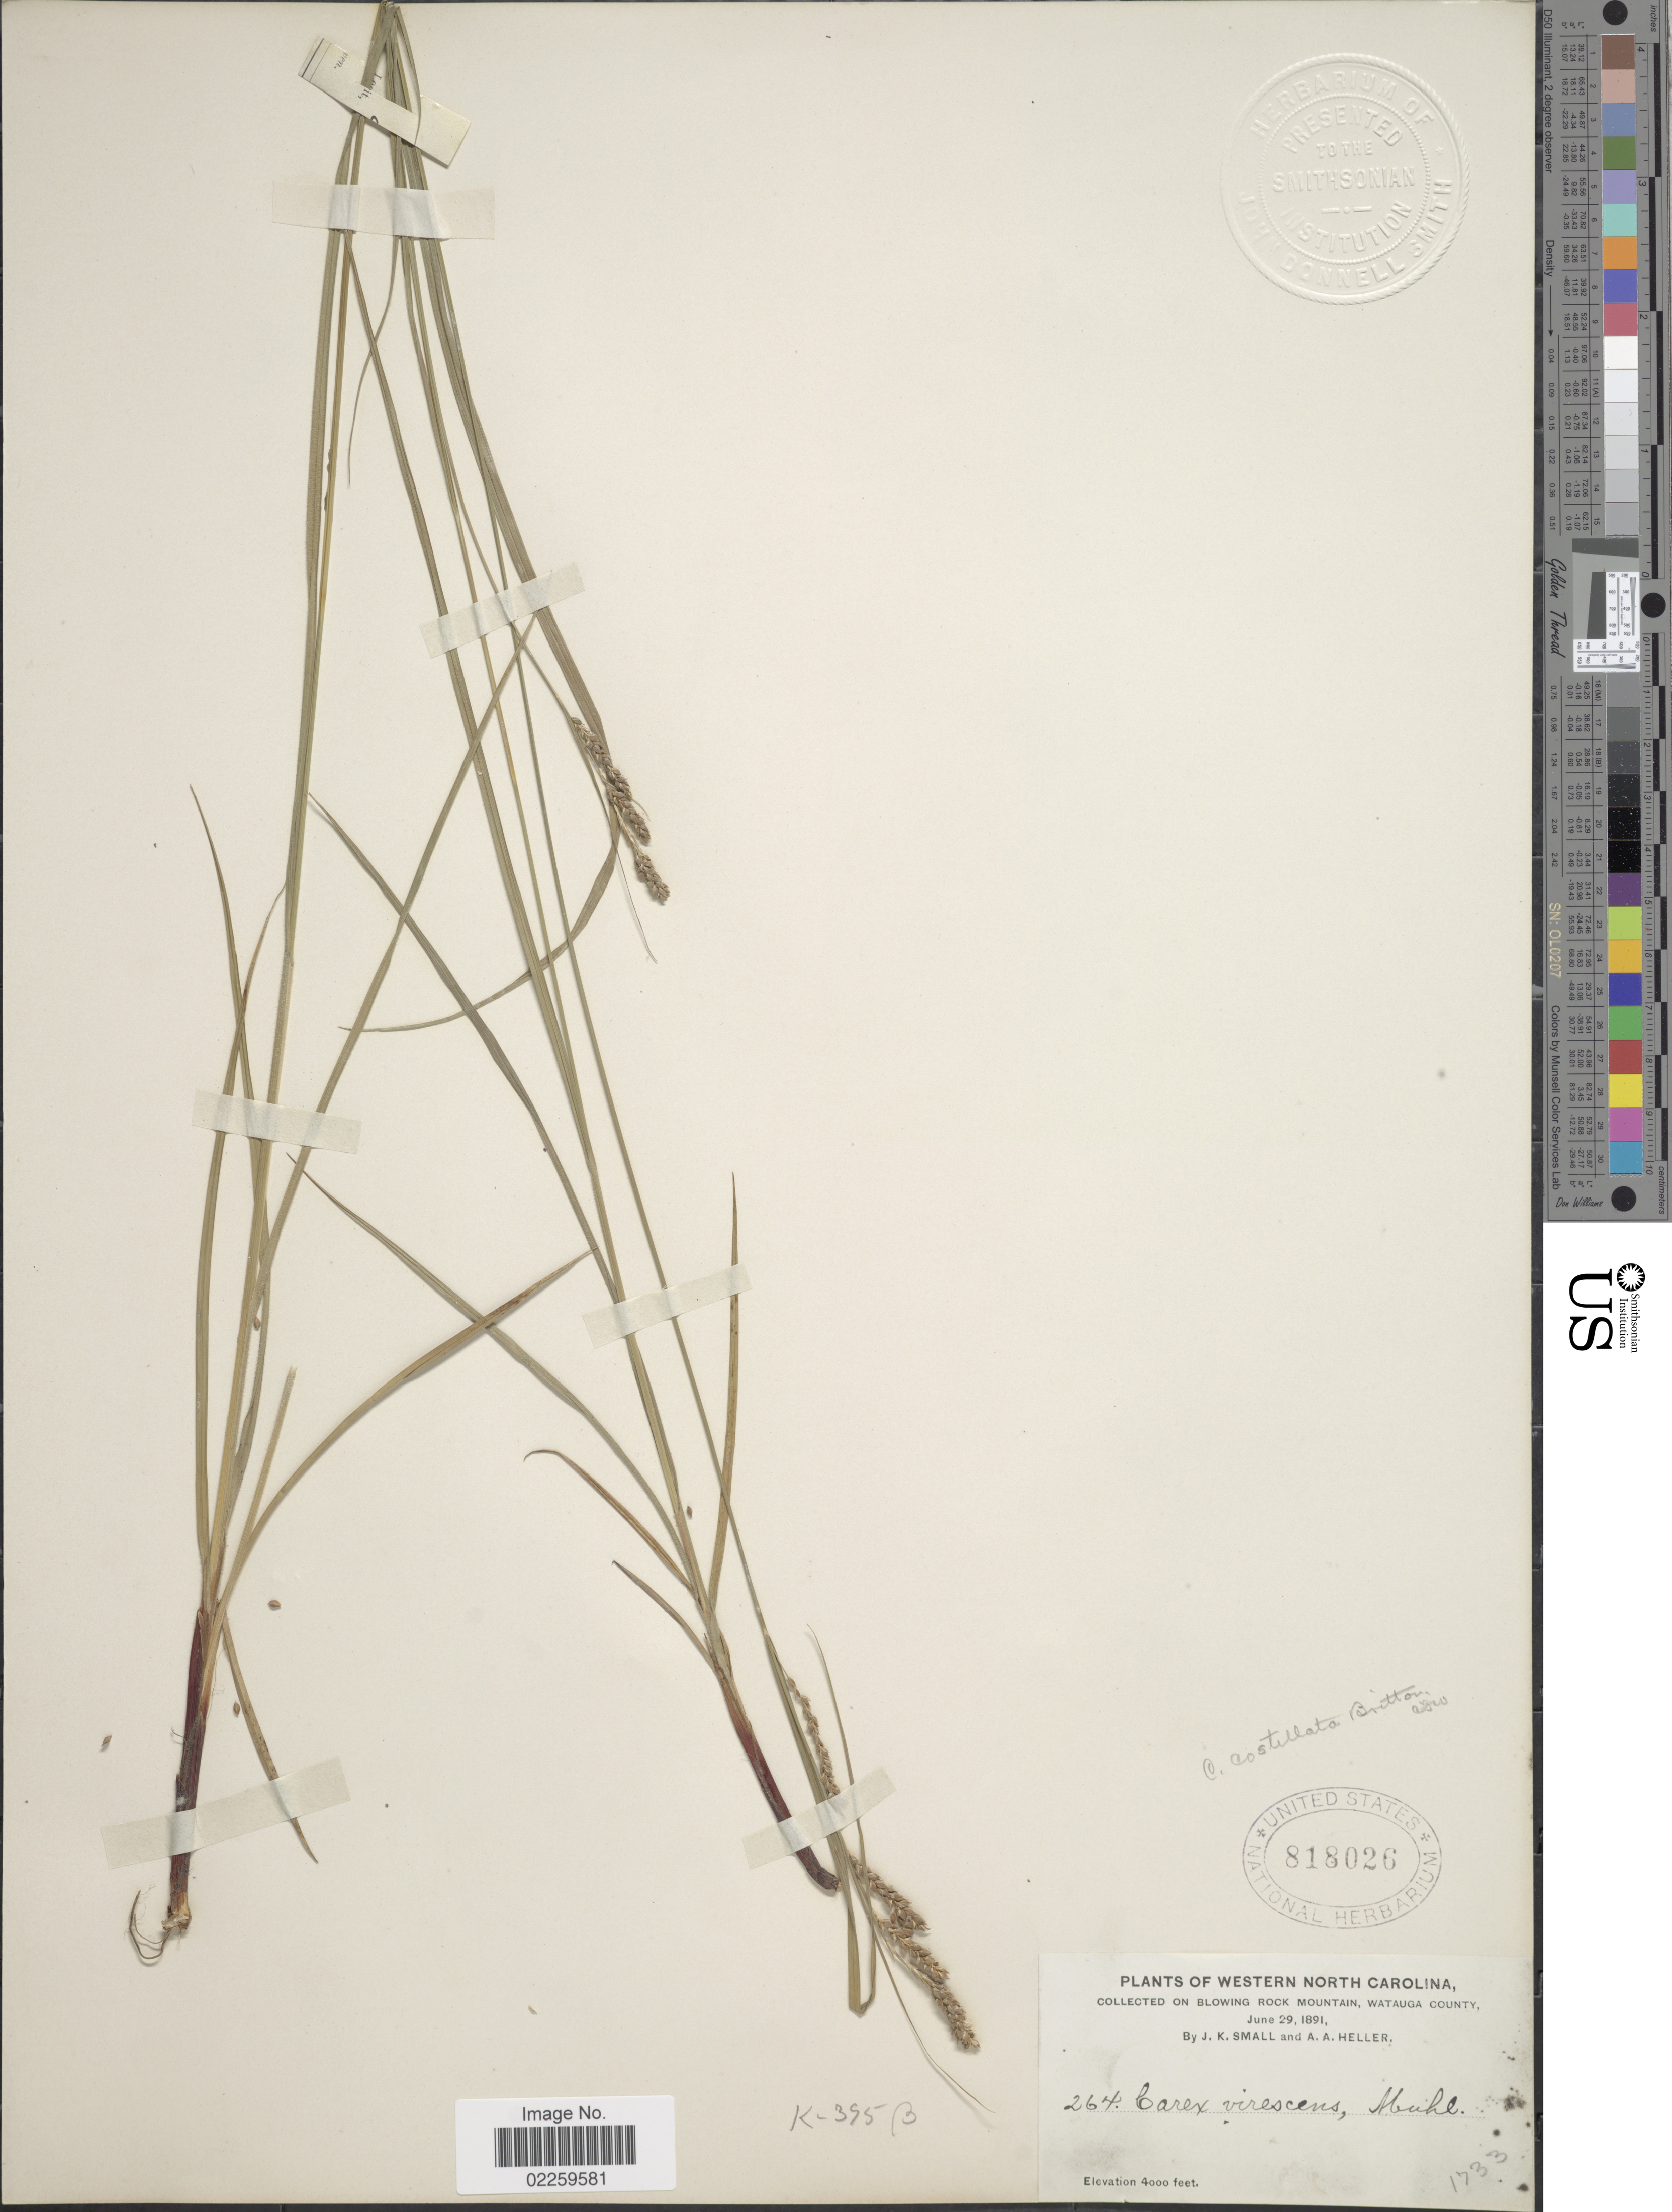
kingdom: Plantae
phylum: Tracheophyta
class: Liliopsida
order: Poales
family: Cyperaceae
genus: Carex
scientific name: Carex roanensis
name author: F.J. Herm.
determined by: Strong, Mark T., (BOT), Smithsonian Institution - National Museum of Natural History (UNITED STATES)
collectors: J. K. Small & A. A. Heller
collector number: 264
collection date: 1891-06-20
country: United States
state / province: North Carolina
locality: Western North Carolina. On Blowing Rock Mountain, Watauga County.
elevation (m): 1219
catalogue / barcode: US 818026